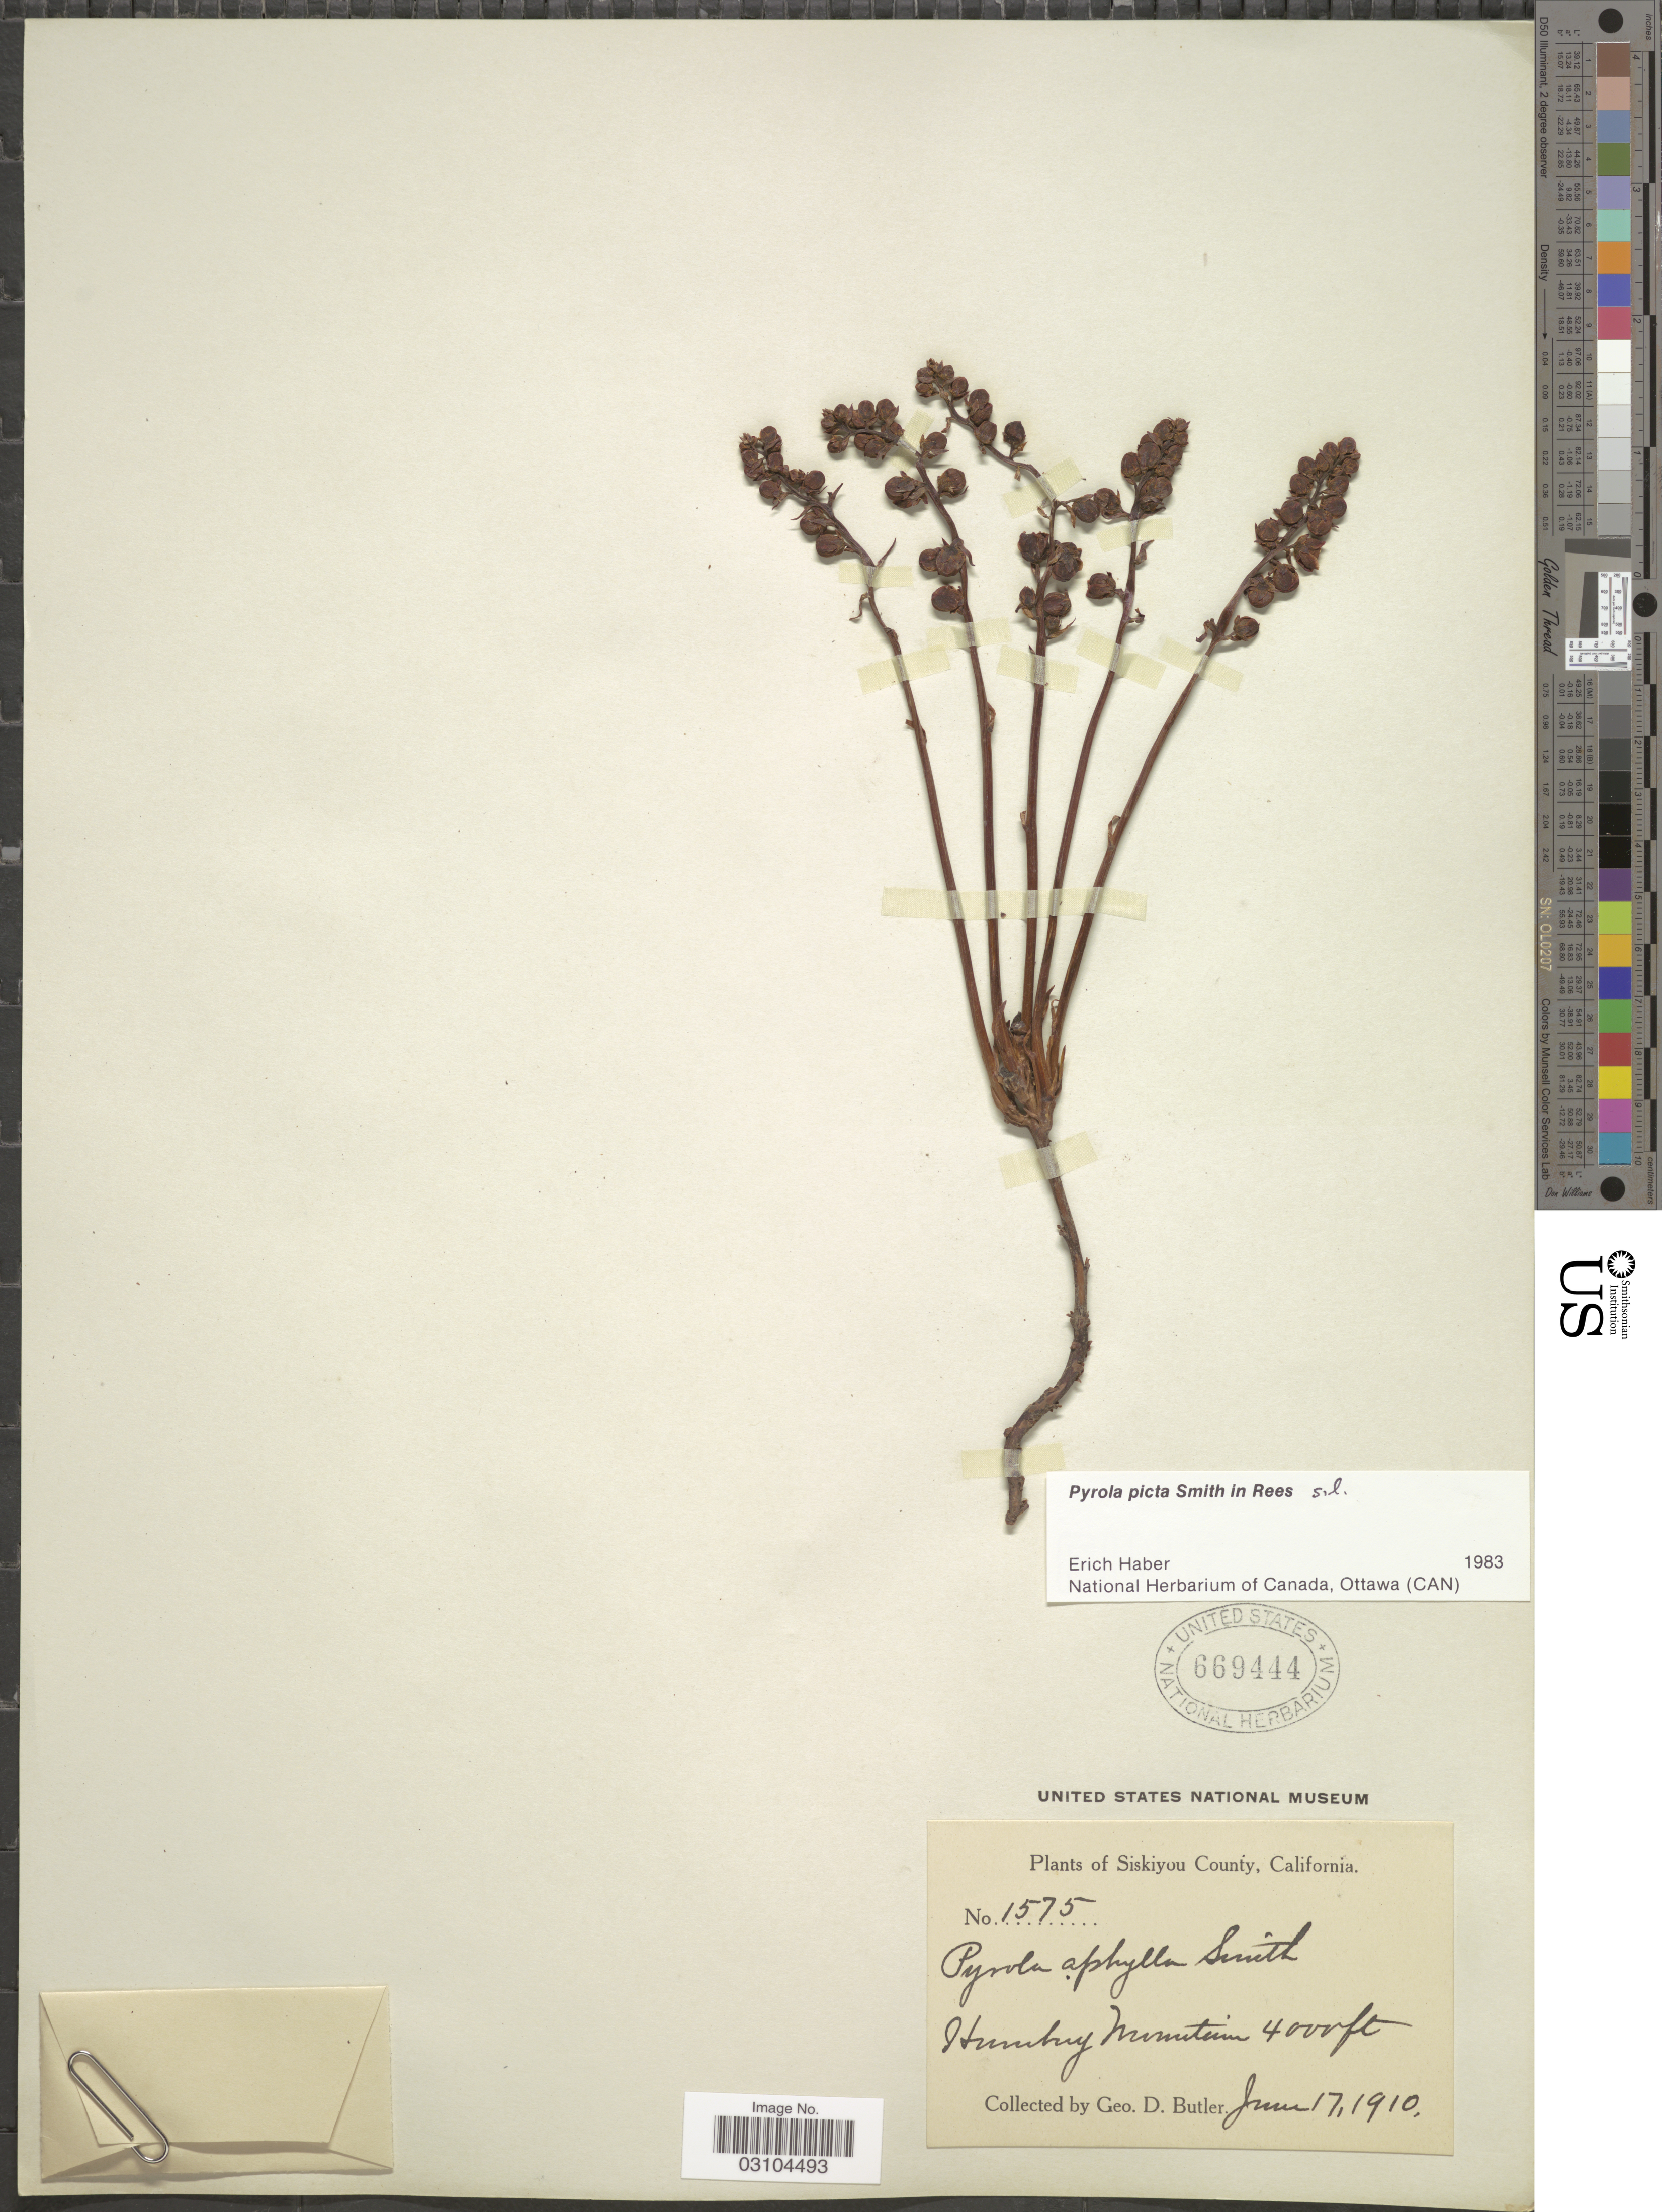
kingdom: Plantae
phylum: Tracheophyta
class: Magnoliopsida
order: Ericales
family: Ericaceae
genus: Pyrola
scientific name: Pyrola picta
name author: Sm. in Rees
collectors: G. D. Butler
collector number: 1575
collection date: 1910-06-17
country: United States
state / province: California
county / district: Siskiyou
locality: Siskiyou County. Humbug Mountain.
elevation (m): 1219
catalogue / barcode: US 669444